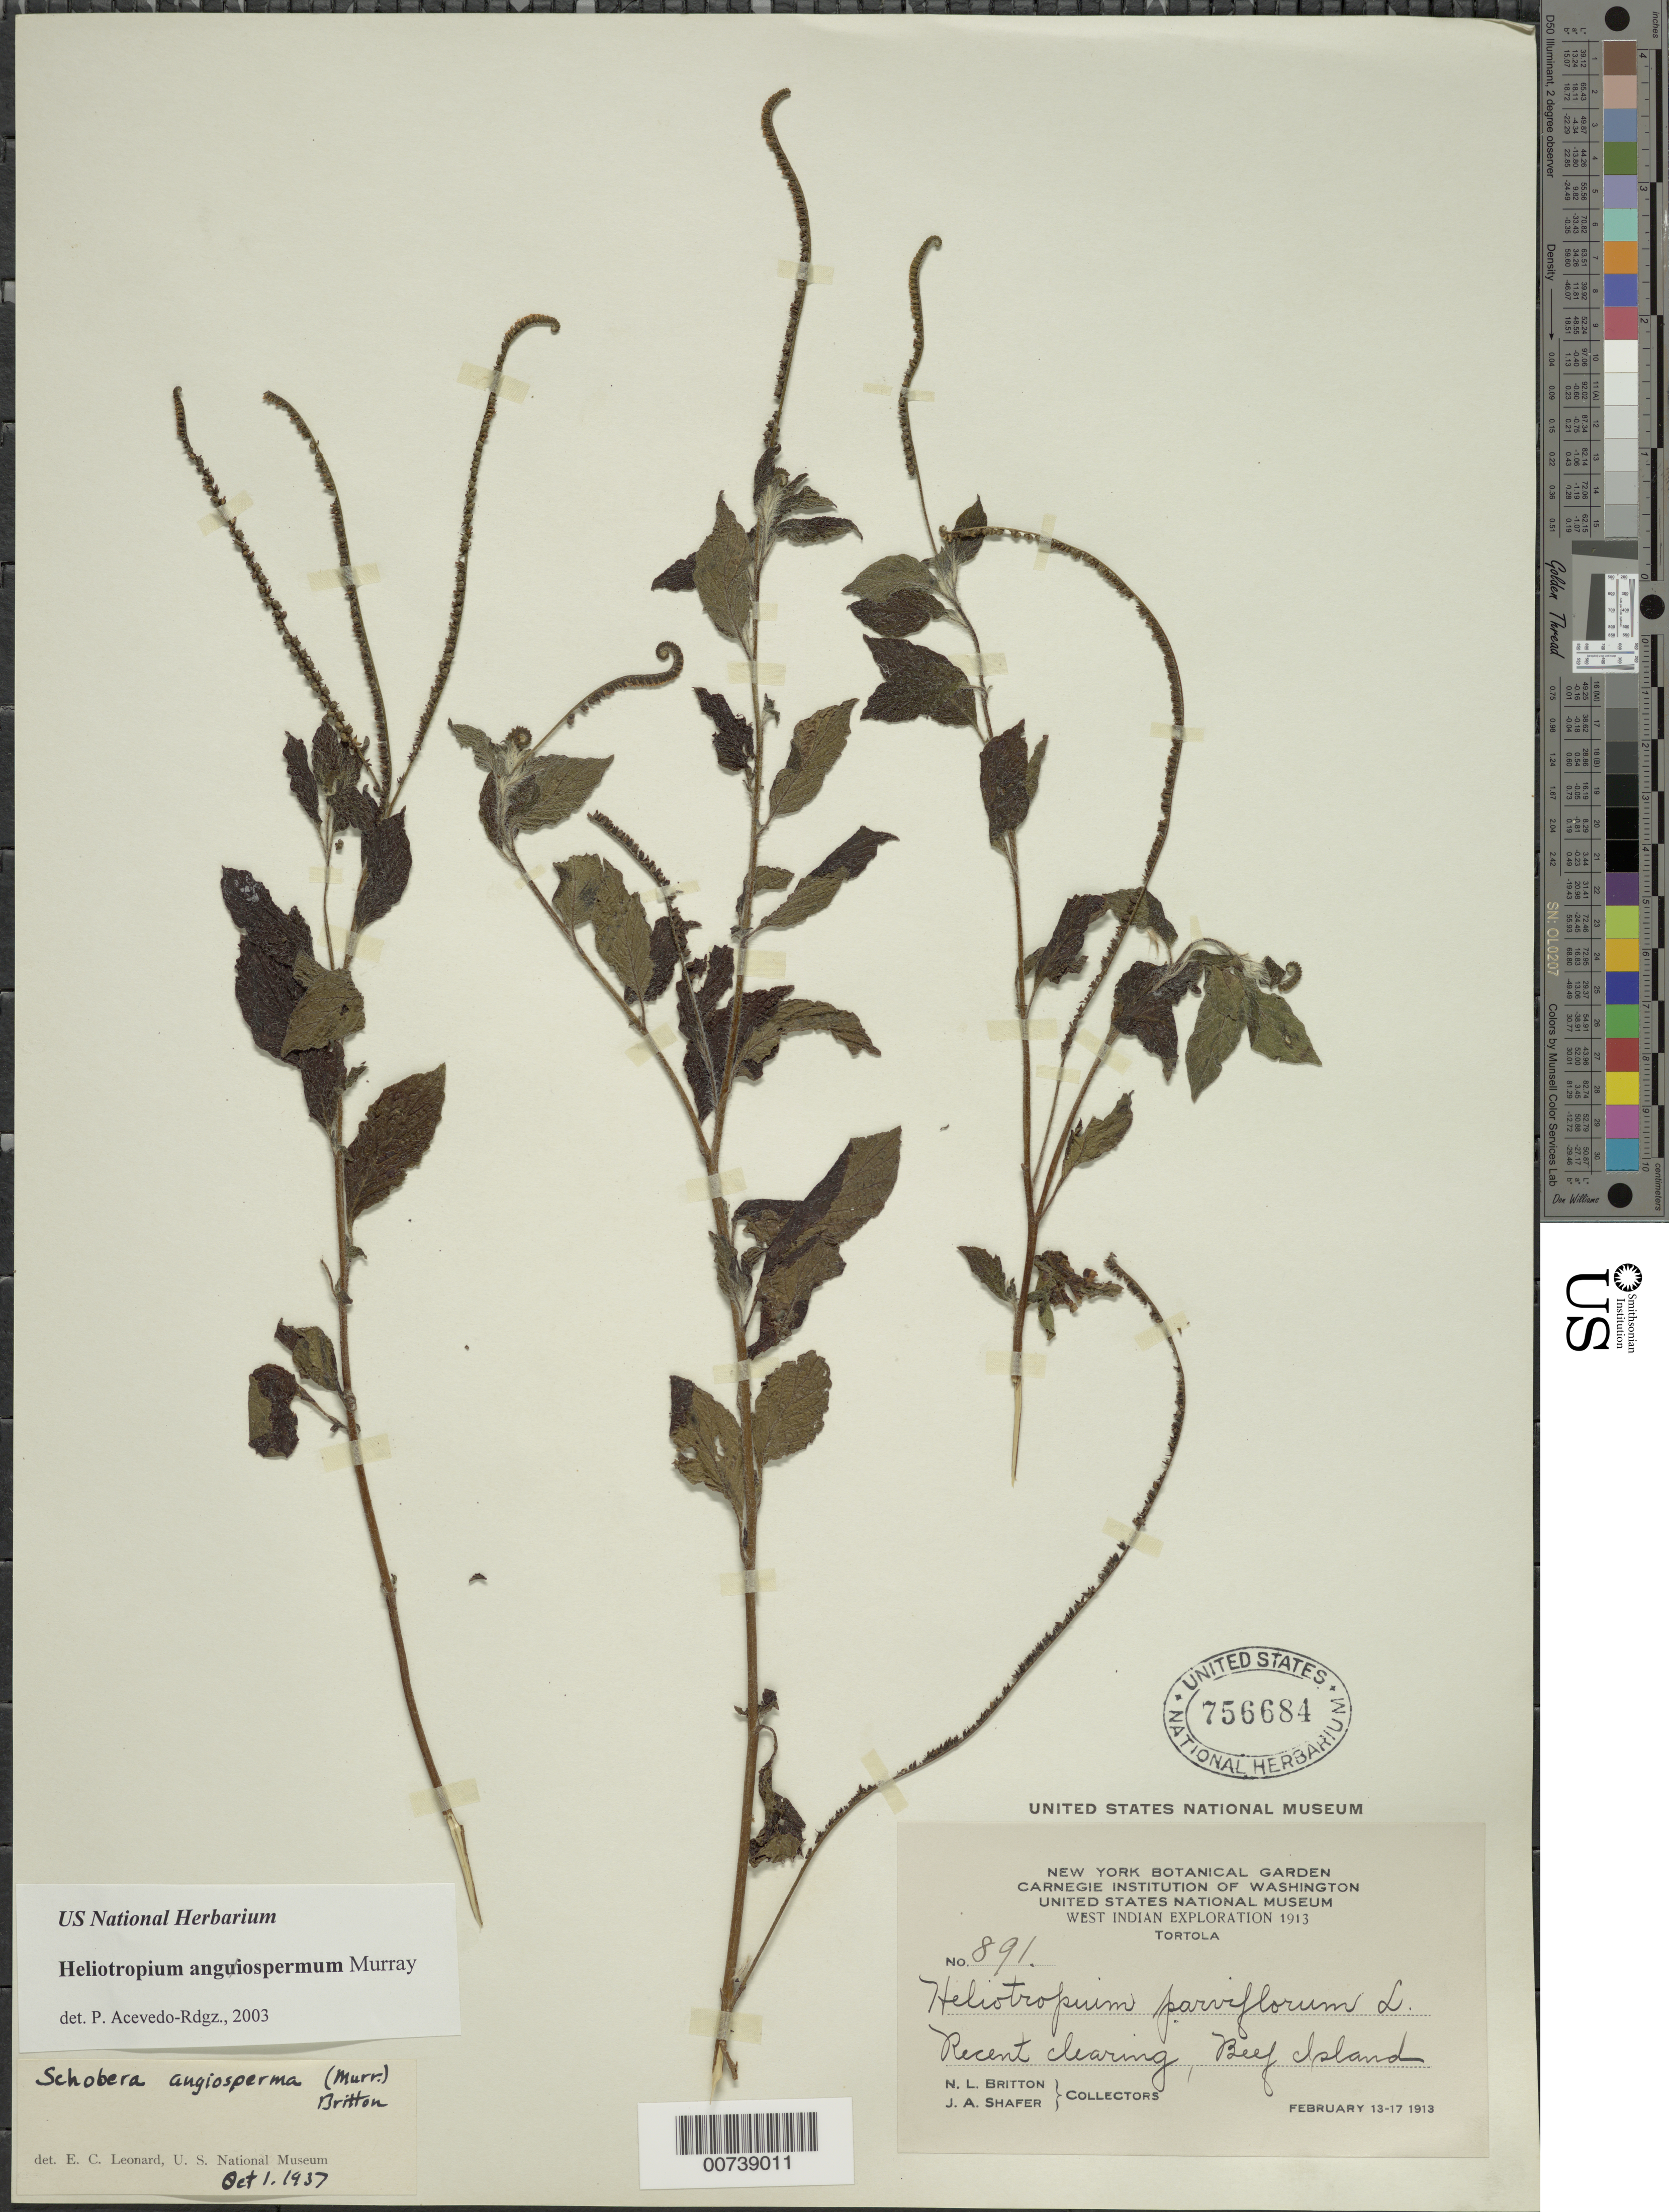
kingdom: Plantae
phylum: Tracheophyta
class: Magnoliopsida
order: Boraginales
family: Heliotropiaceae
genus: Heliotropium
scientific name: Heliotropium angiospermum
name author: Murray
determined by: Acevedo-Rodríguez, P., (BOT), Smithsonian Institution - National Museum of Natural History (UNITED STATES)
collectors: N. Britton & J. A. Shafer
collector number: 891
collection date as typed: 13 Feb 1913 to 17 Feb 1913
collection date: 1913-02-13/1913-02-17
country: British Virgin Islands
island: Tortola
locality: Beef Island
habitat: Recent clearing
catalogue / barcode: US 756684